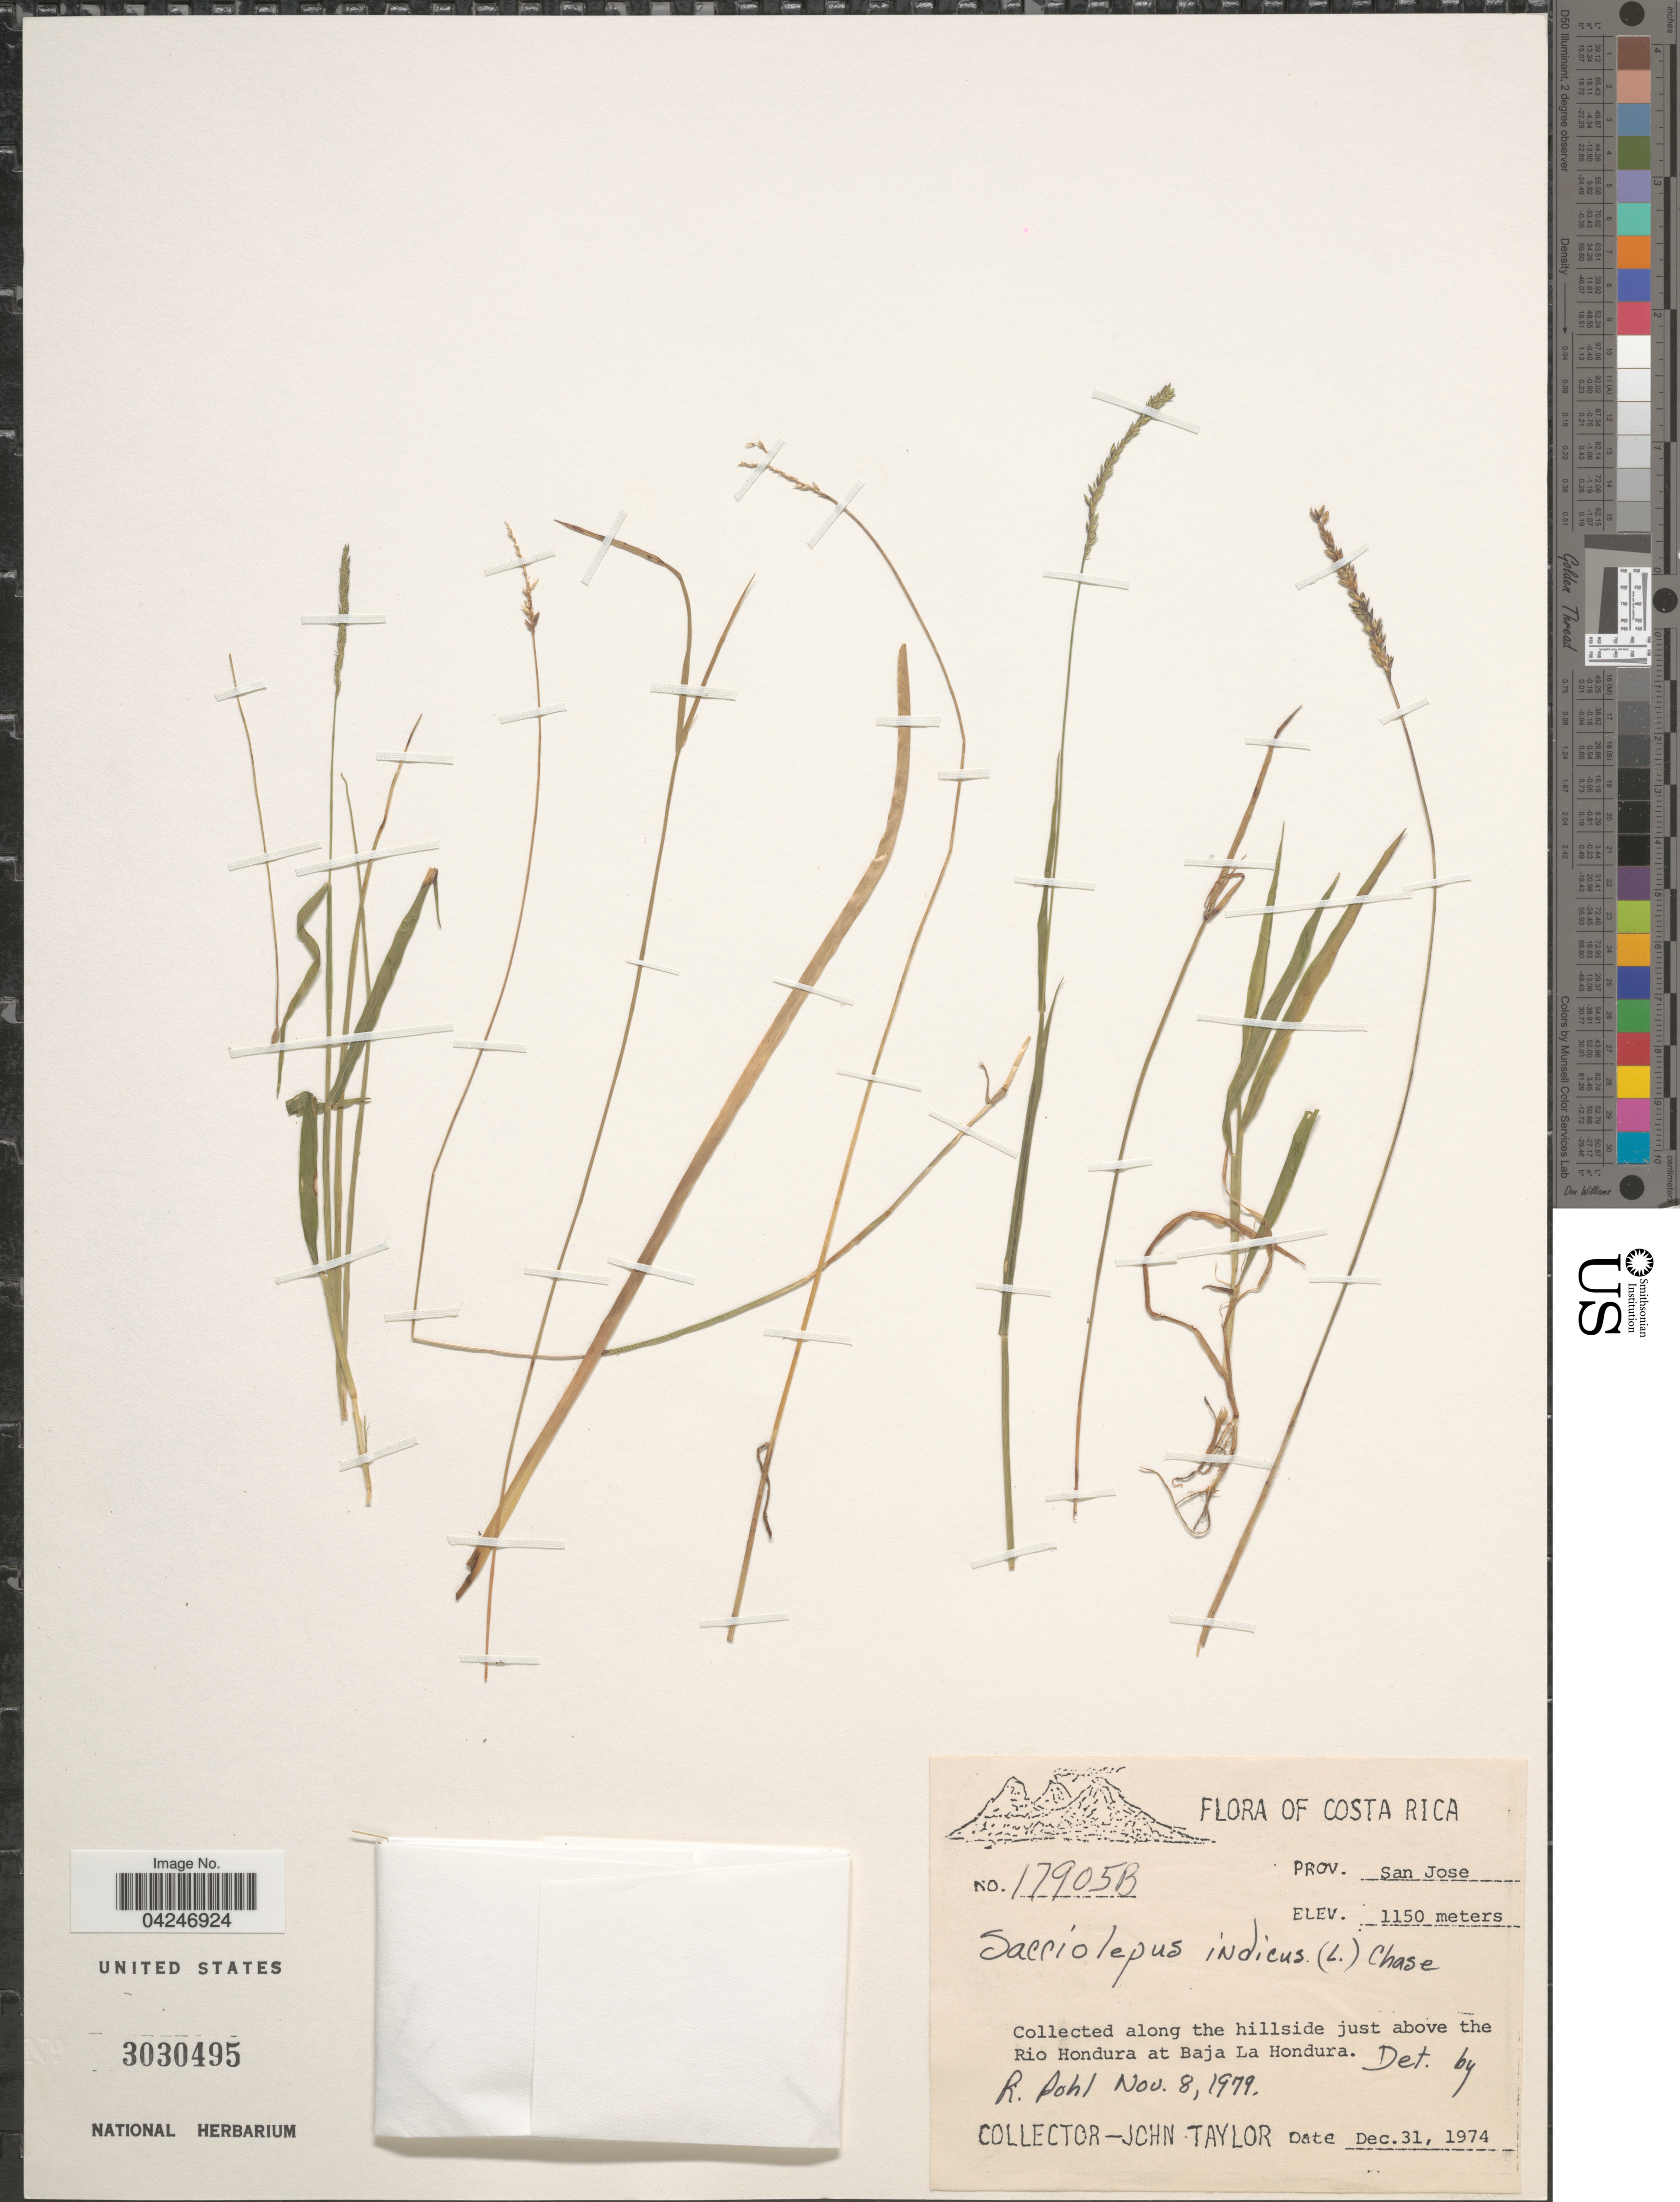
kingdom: Plantae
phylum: Tracheophyta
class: Liliopsida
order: Poales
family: Poaceae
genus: Sacciolepis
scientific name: Sacciolepis indica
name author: (L.) Chase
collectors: J. Taylor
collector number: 17905B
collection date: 1974-12-31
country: Costa Rica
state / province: San José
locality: Along the hillside just above the Rio Hondura at Baja La Hondura.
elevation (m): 1150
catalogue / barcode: US 3030495